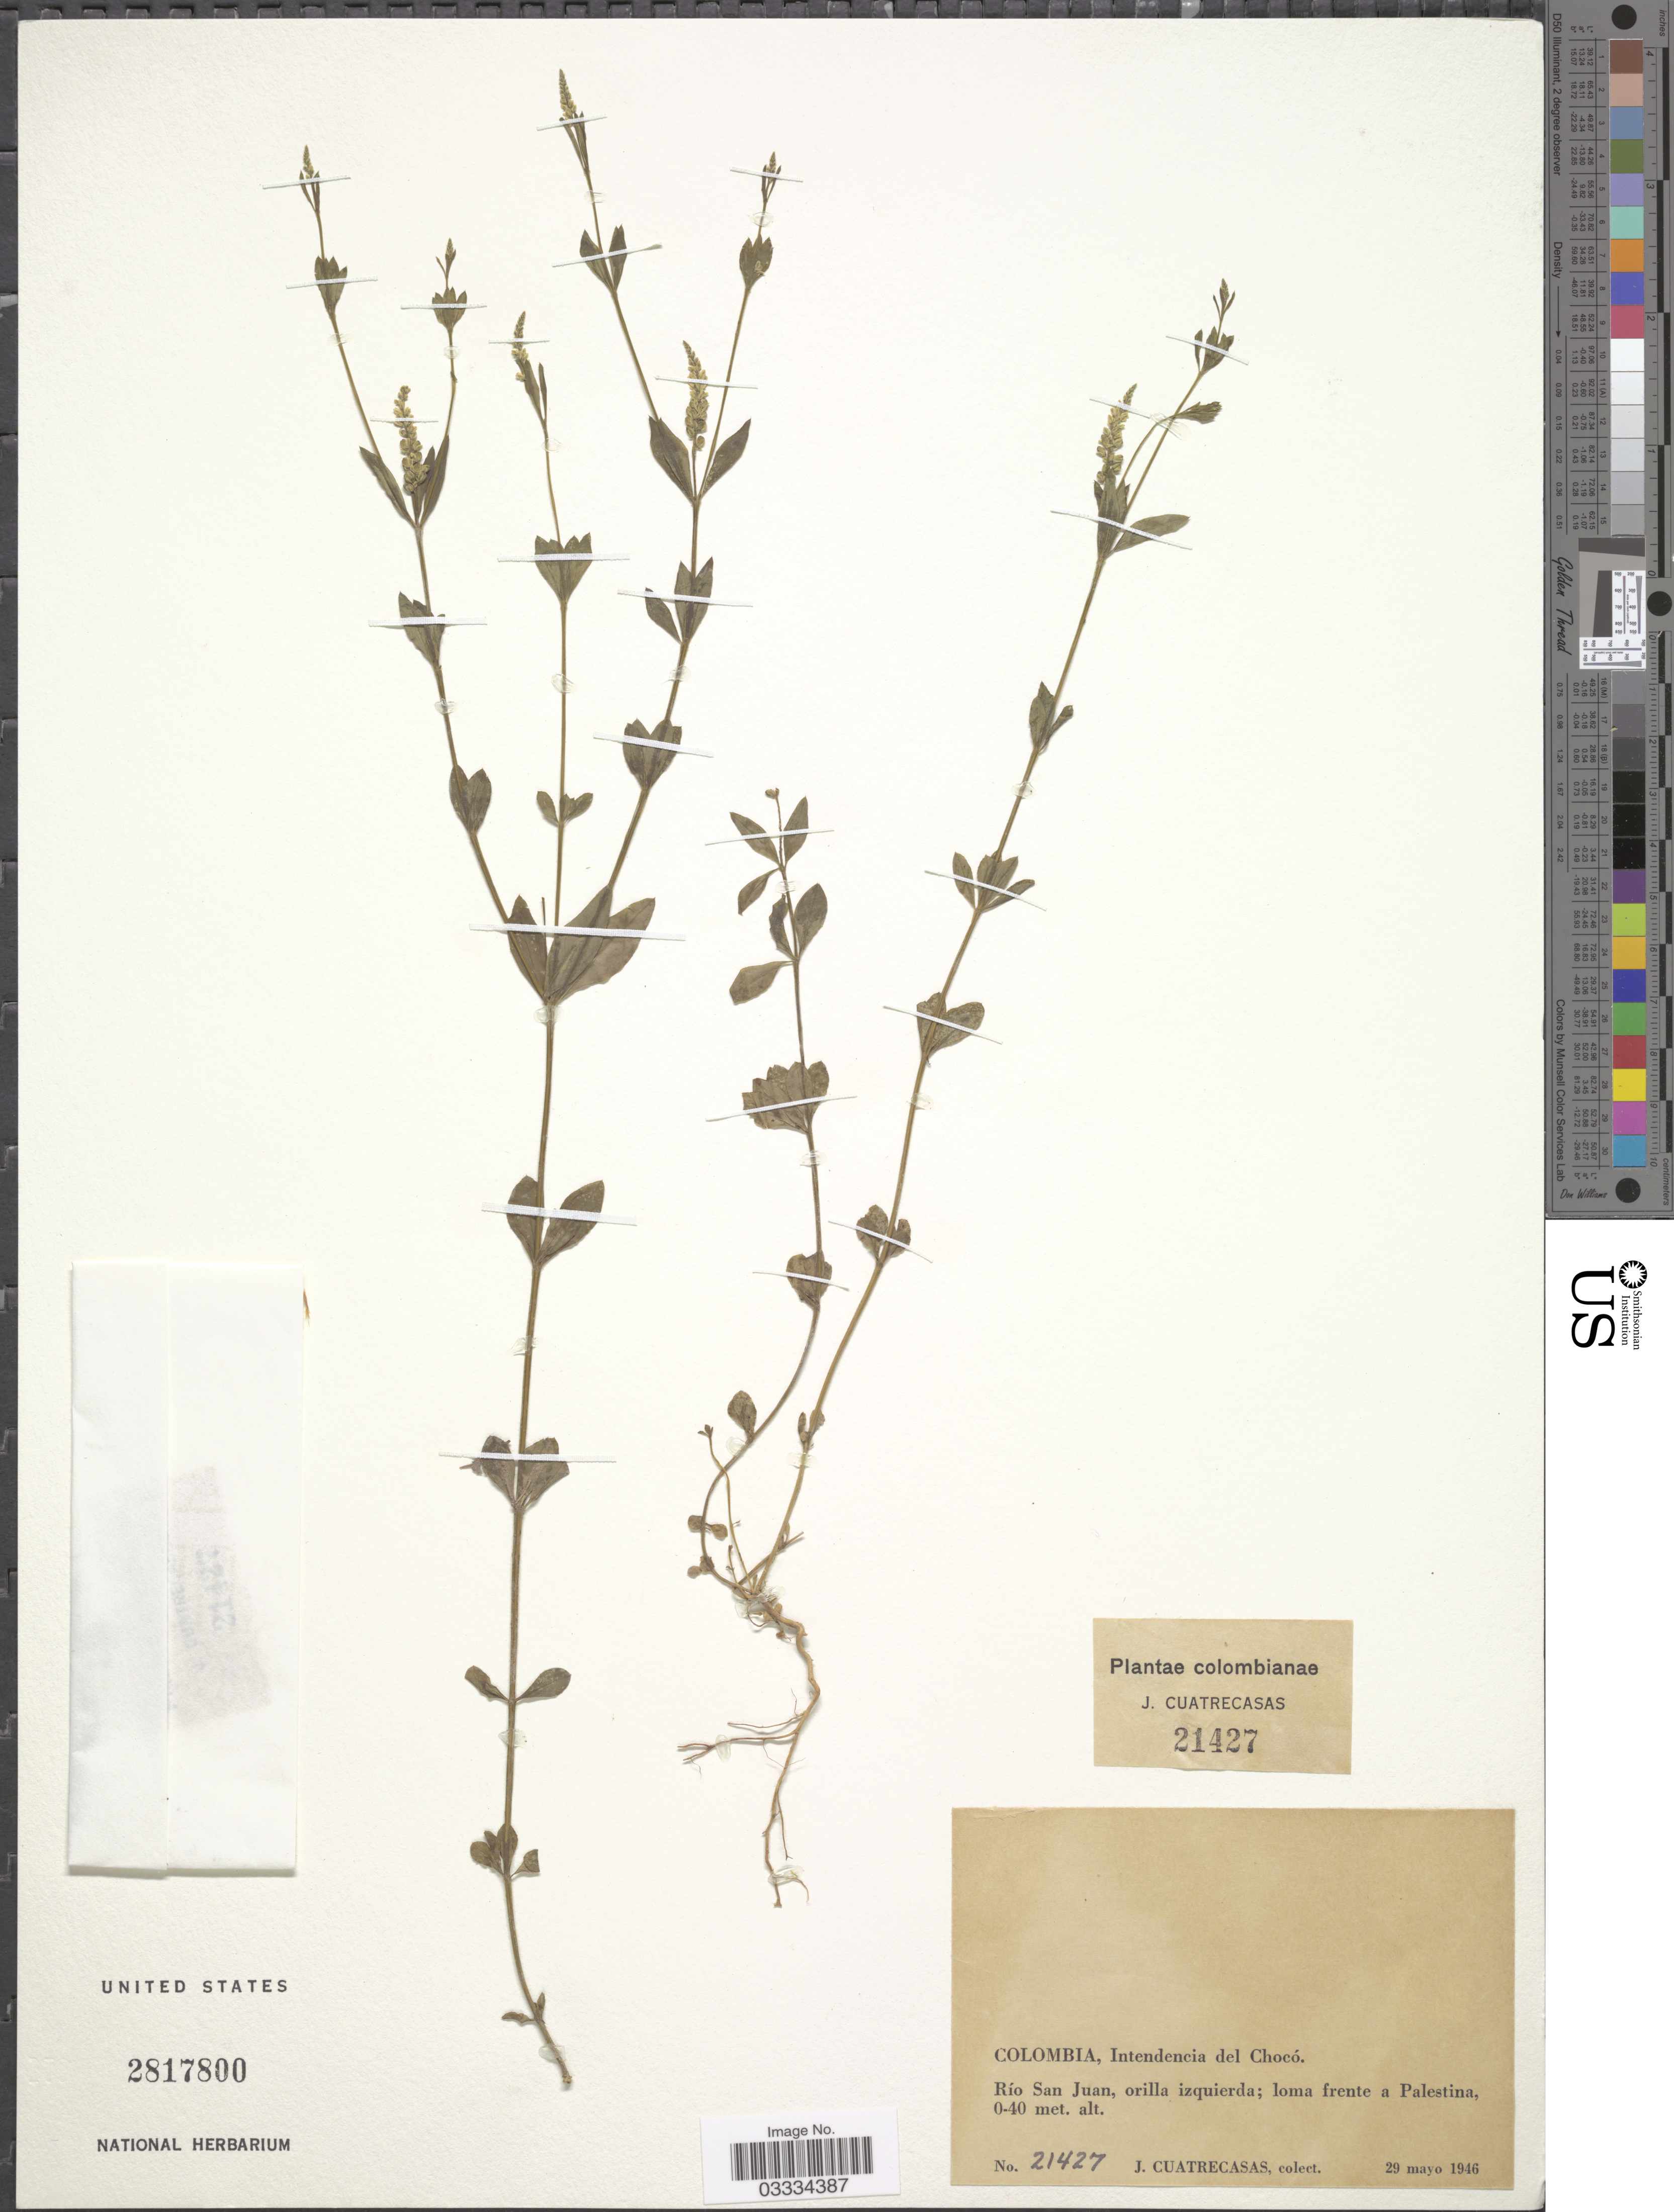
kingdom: Plantae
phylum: Tracheophyta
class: Magnoliopsida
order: Fabales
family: Polygalaceae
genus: Polygala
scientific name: Polygala sp.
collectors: J. Cuatrecasas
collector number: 21427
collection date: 1946-05-29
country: Colombia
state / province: Chocó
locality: Intendencia del Chocó. Río San Juan, orilla izquierda; loma frente a Palestina.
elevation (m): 0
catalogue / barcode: US 2817800